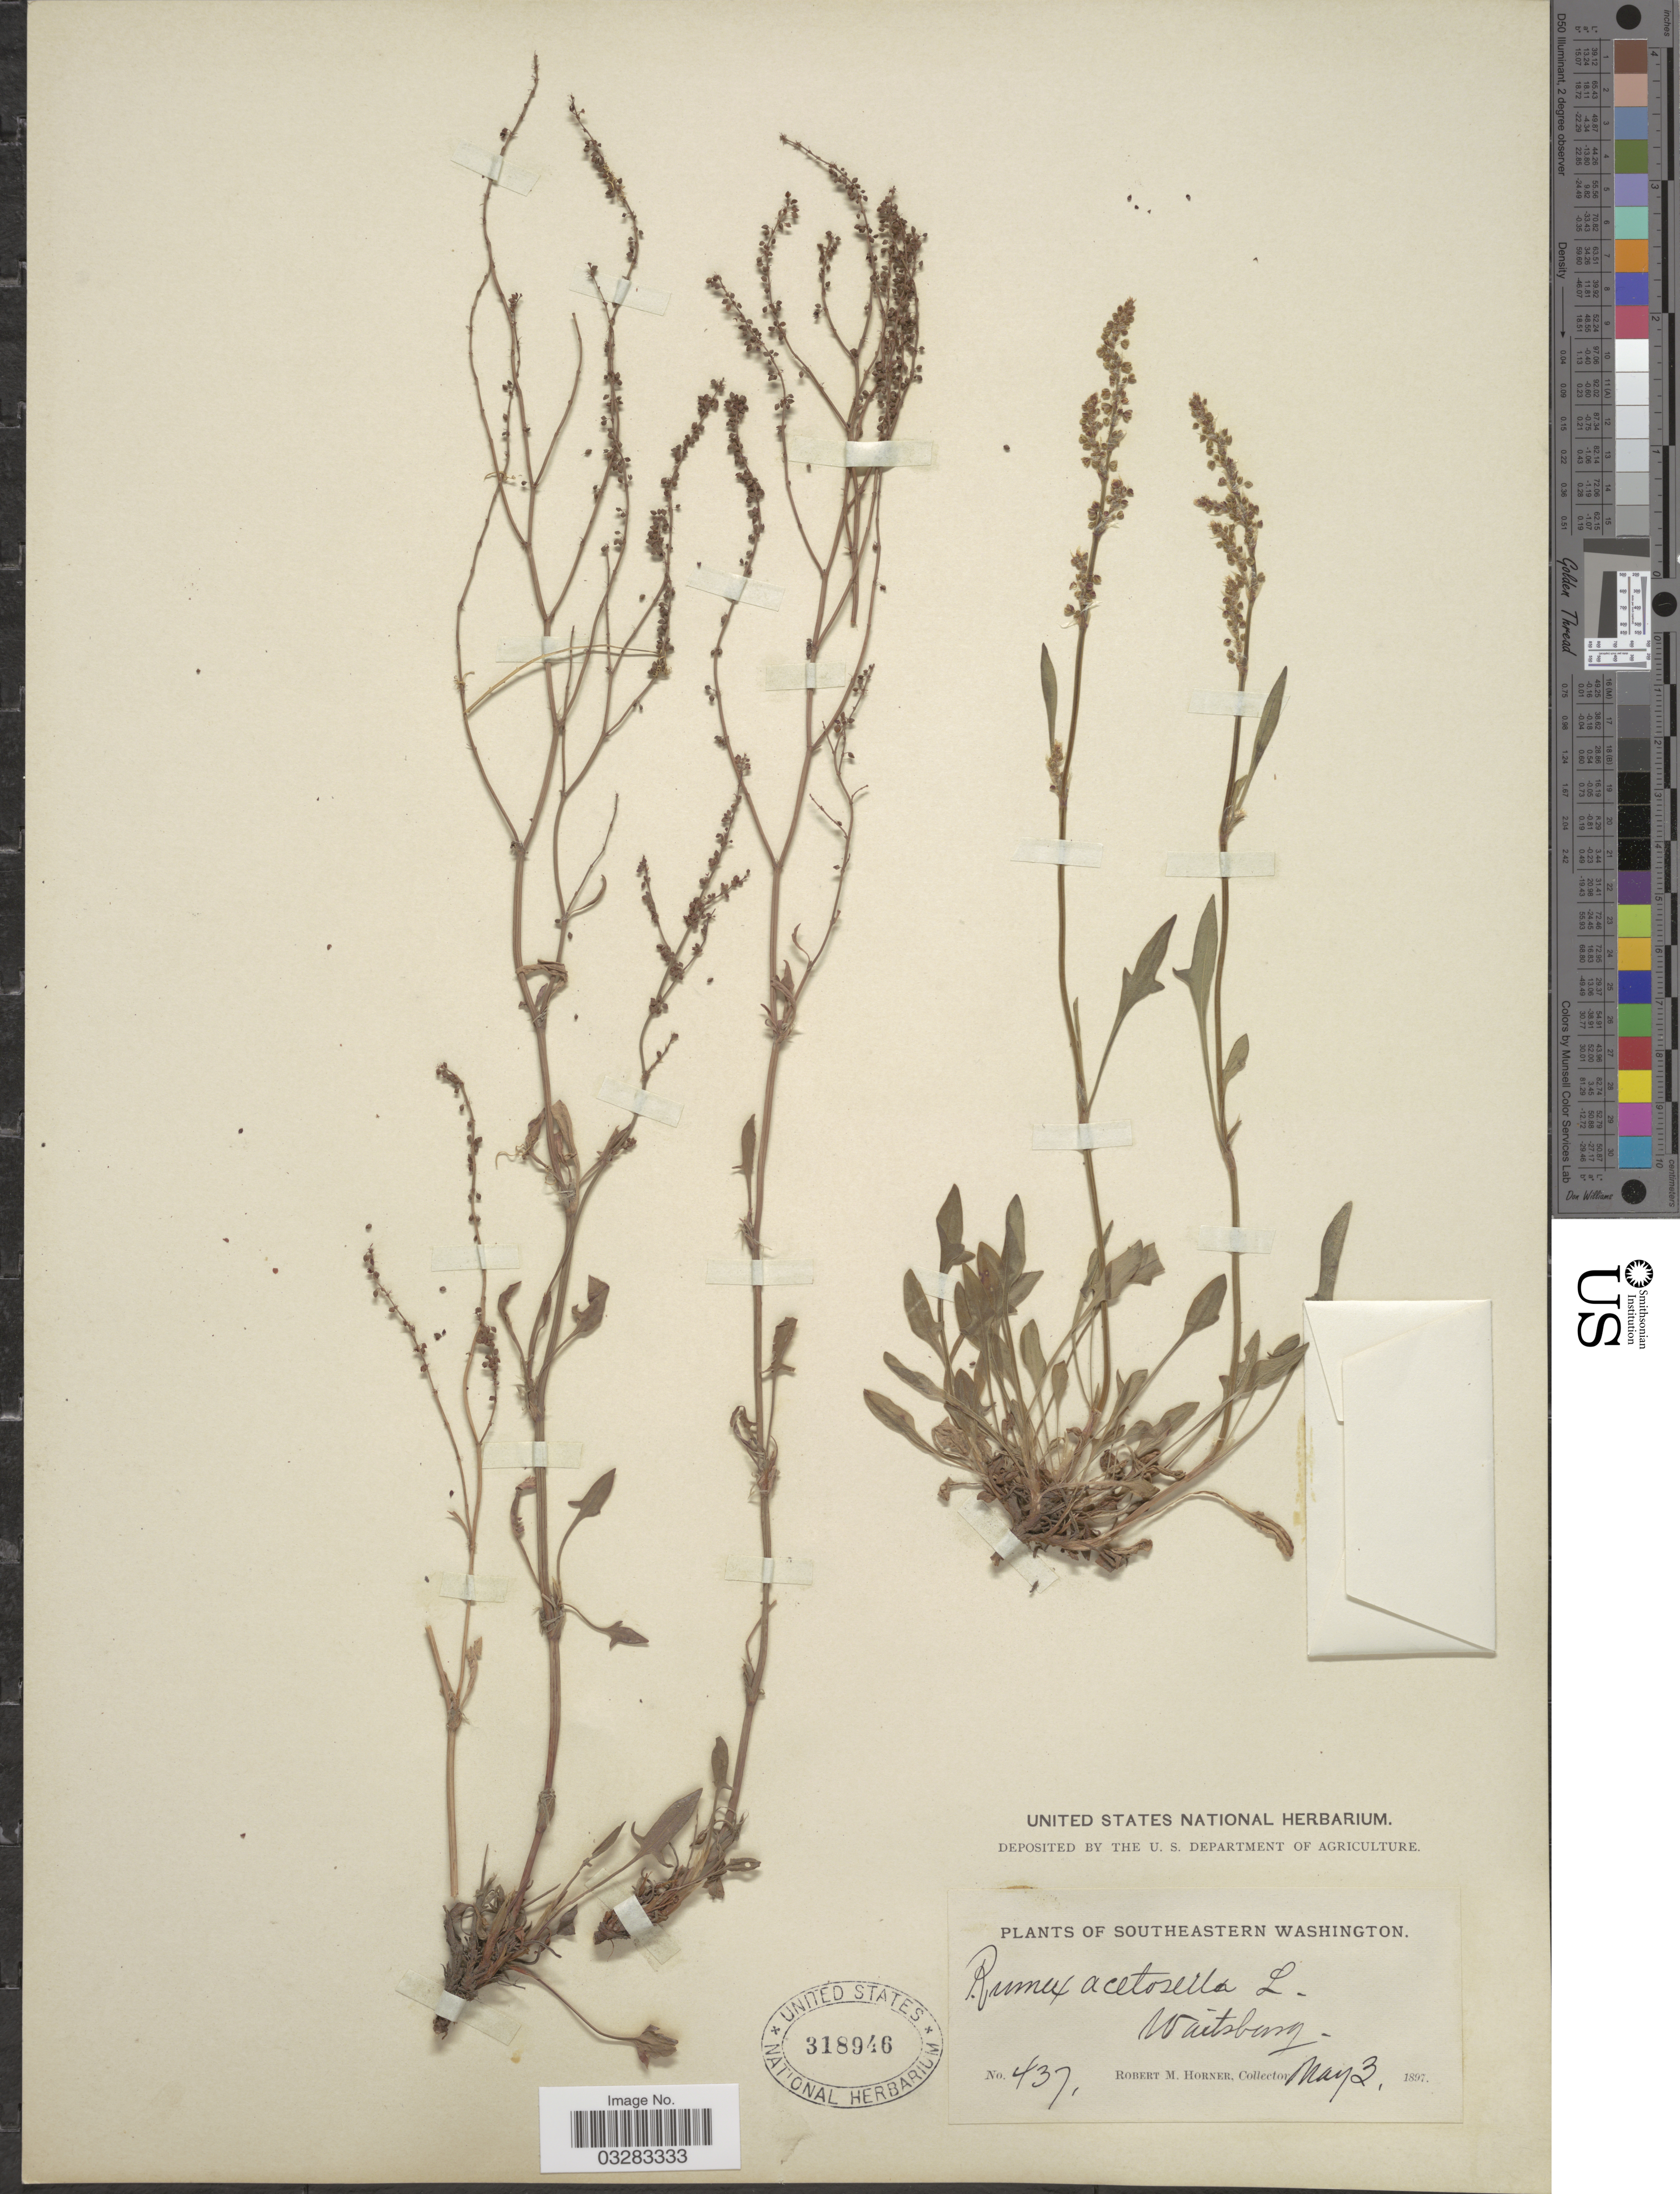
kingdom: Plantae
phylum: Tracheophyta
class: Magnoliopsida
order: Caryophyllales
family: Polygonaceae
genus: Rumex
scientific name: Rumex acetosella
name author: L.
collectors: R. Horner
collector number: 437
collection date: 1897-05-03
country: United States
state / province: Washington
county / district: Walla Walla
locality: Southeastern Washington. Waitsburg.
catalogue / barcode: US 318946